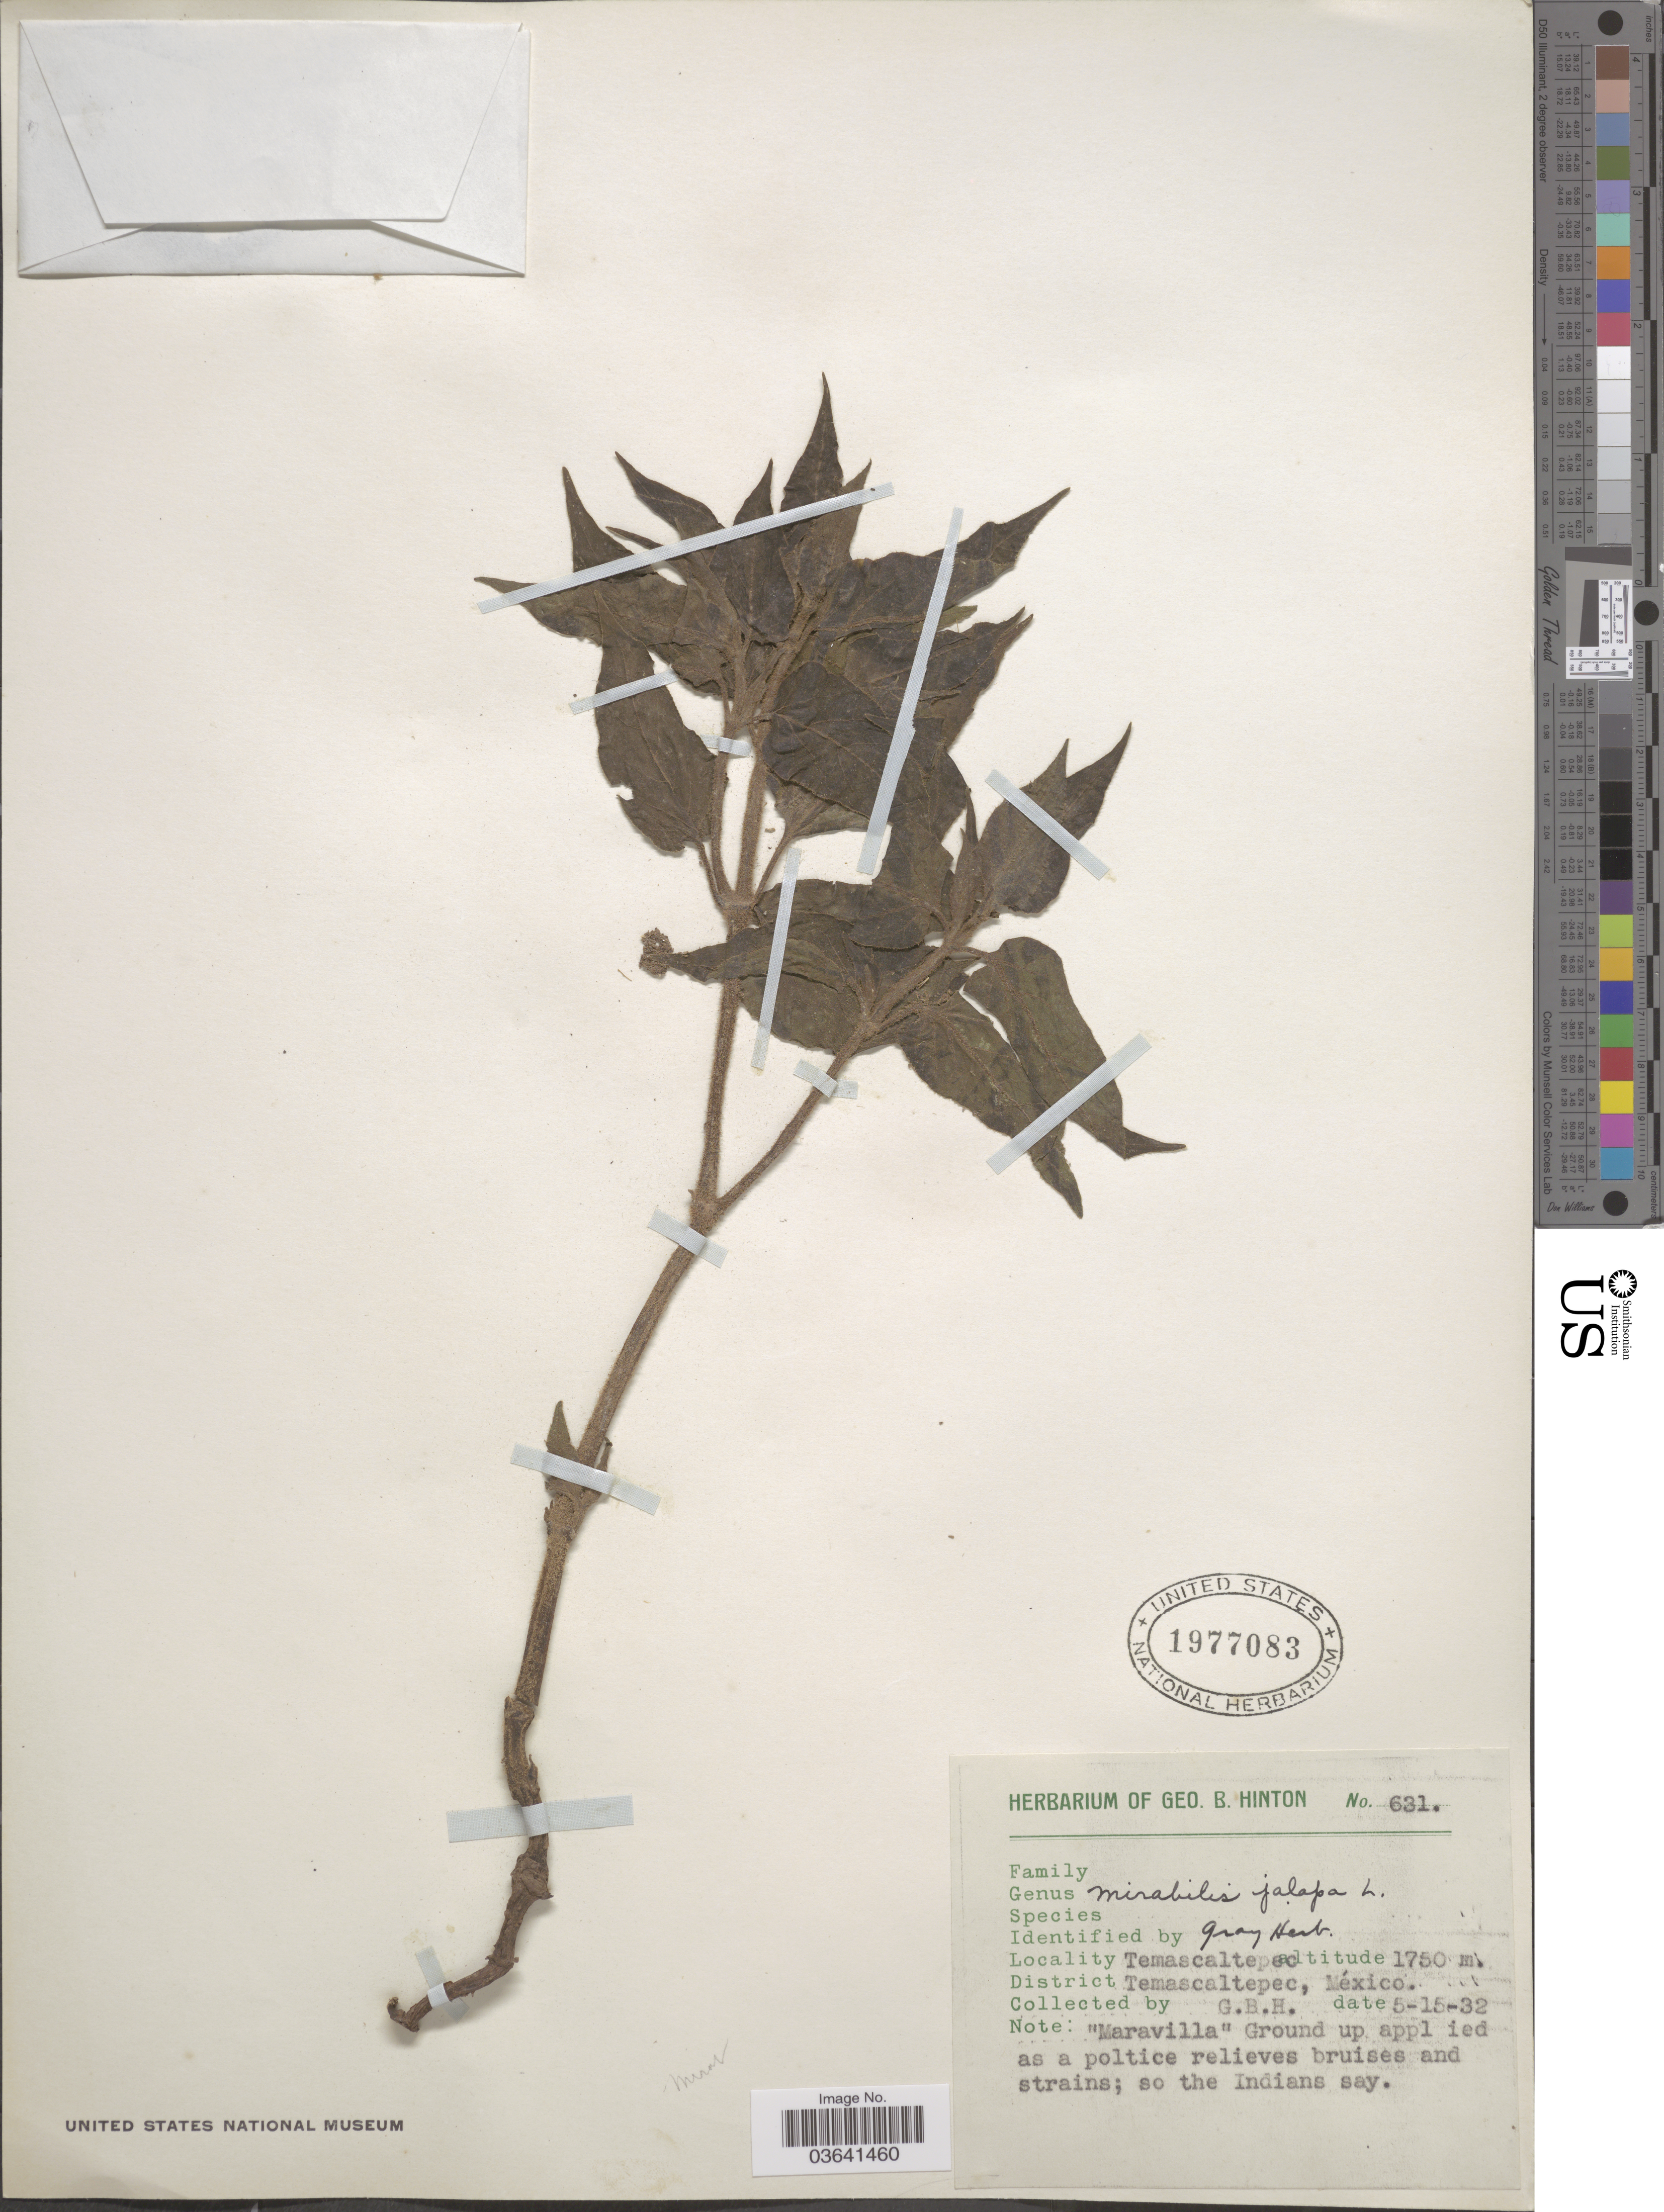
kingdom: Plantae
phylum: Tracheophyta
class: Magnoliopsida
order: Caryophyllales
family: Nyctaginaceae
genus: Mirabilis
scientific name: Mirabilis jalapa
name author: L.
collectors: G. B. Hinton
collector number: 631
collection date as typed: Transcribed d/m/y: 15/5/32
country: Mexico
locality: Temascaltepec. District Temascaltepec.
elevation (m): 1750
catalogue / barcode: US 1977083